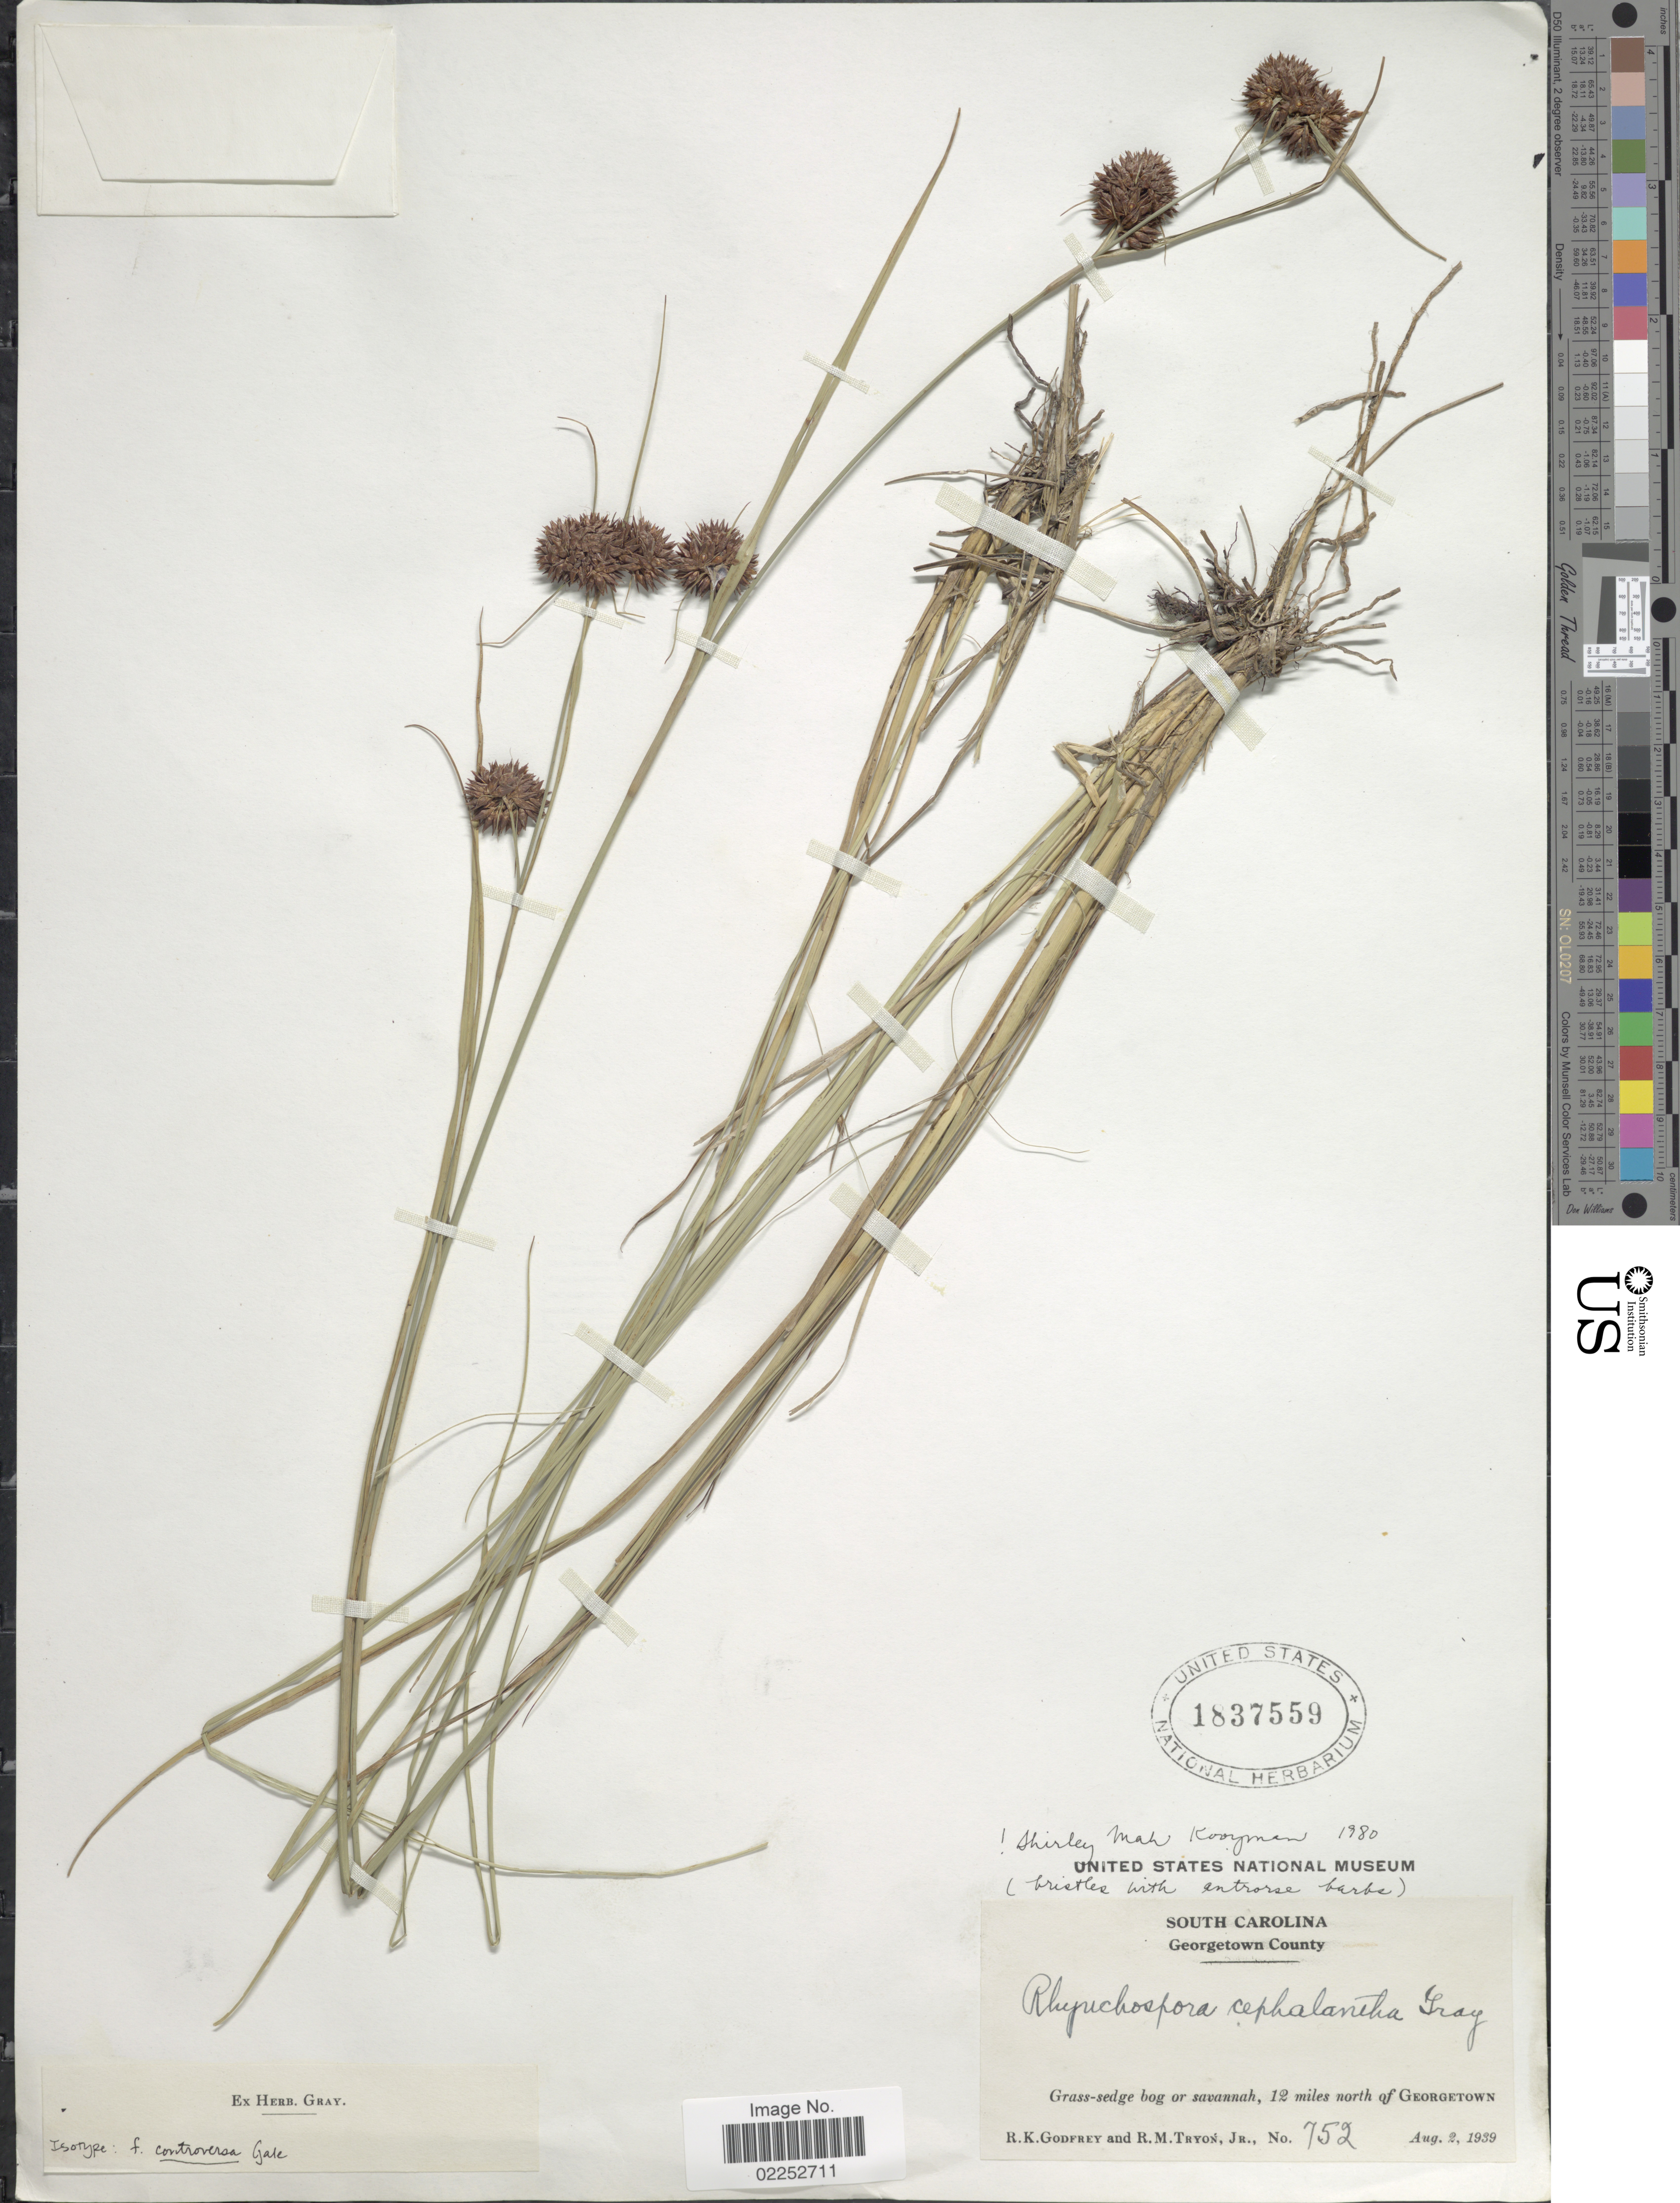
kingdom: Plantae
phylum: Tracheophyta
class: Liliopsida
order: Poales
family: Cyperaceae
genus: Rhynchospora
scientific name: Rhynchospora cephalantha f. controversa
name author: Gale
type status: Isotype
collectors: R. K. Godfrey & R. M. Tryon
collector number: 752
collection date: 1939-08-02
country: United States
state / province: South Carolina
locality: Georgetown County. 12 miles north of Georgetown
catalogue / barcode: US 1837559